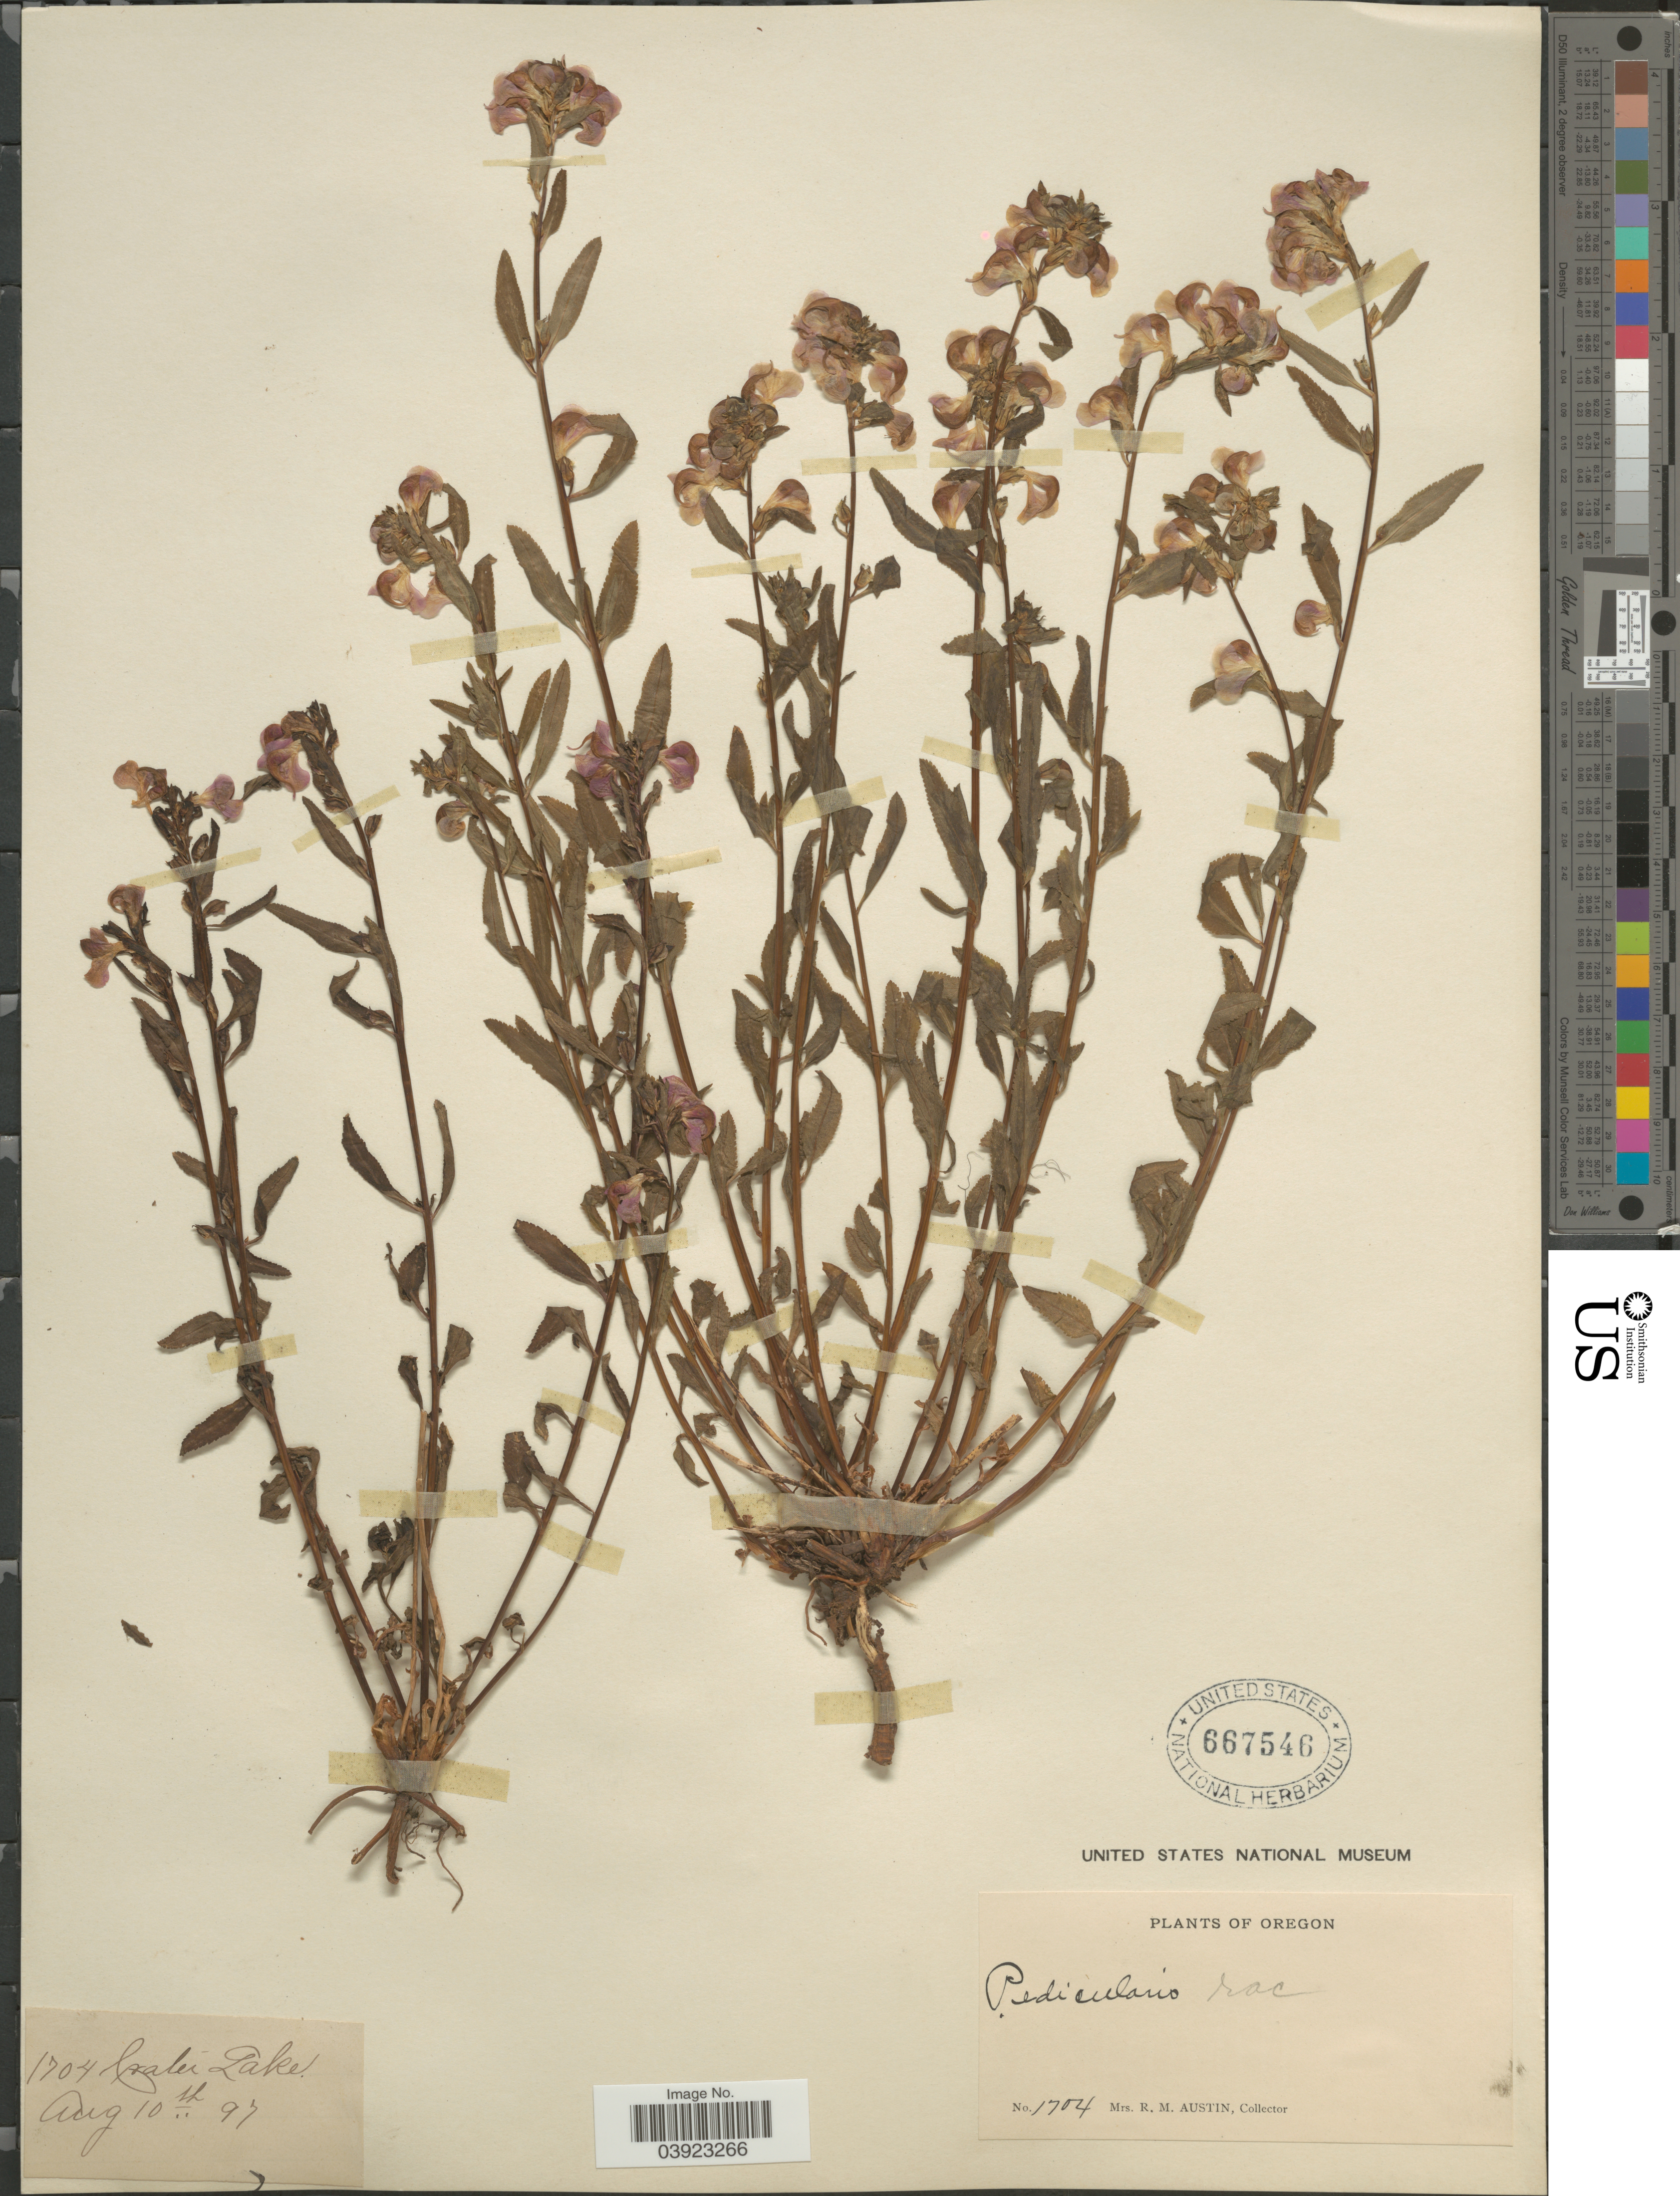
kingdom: Plantae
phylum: Tracheophyta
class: Magnoliopsida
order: Lamiales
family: Orobanchaceae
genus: Pedicularis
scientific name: Pedicularis racemosa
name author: Douglas ex Benth.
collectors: R. Austin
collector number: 1704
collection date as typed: Transcribed d/m/y: 10/8/97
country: United States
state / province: Oregon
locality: Crater Lake.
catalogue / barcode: US 667546